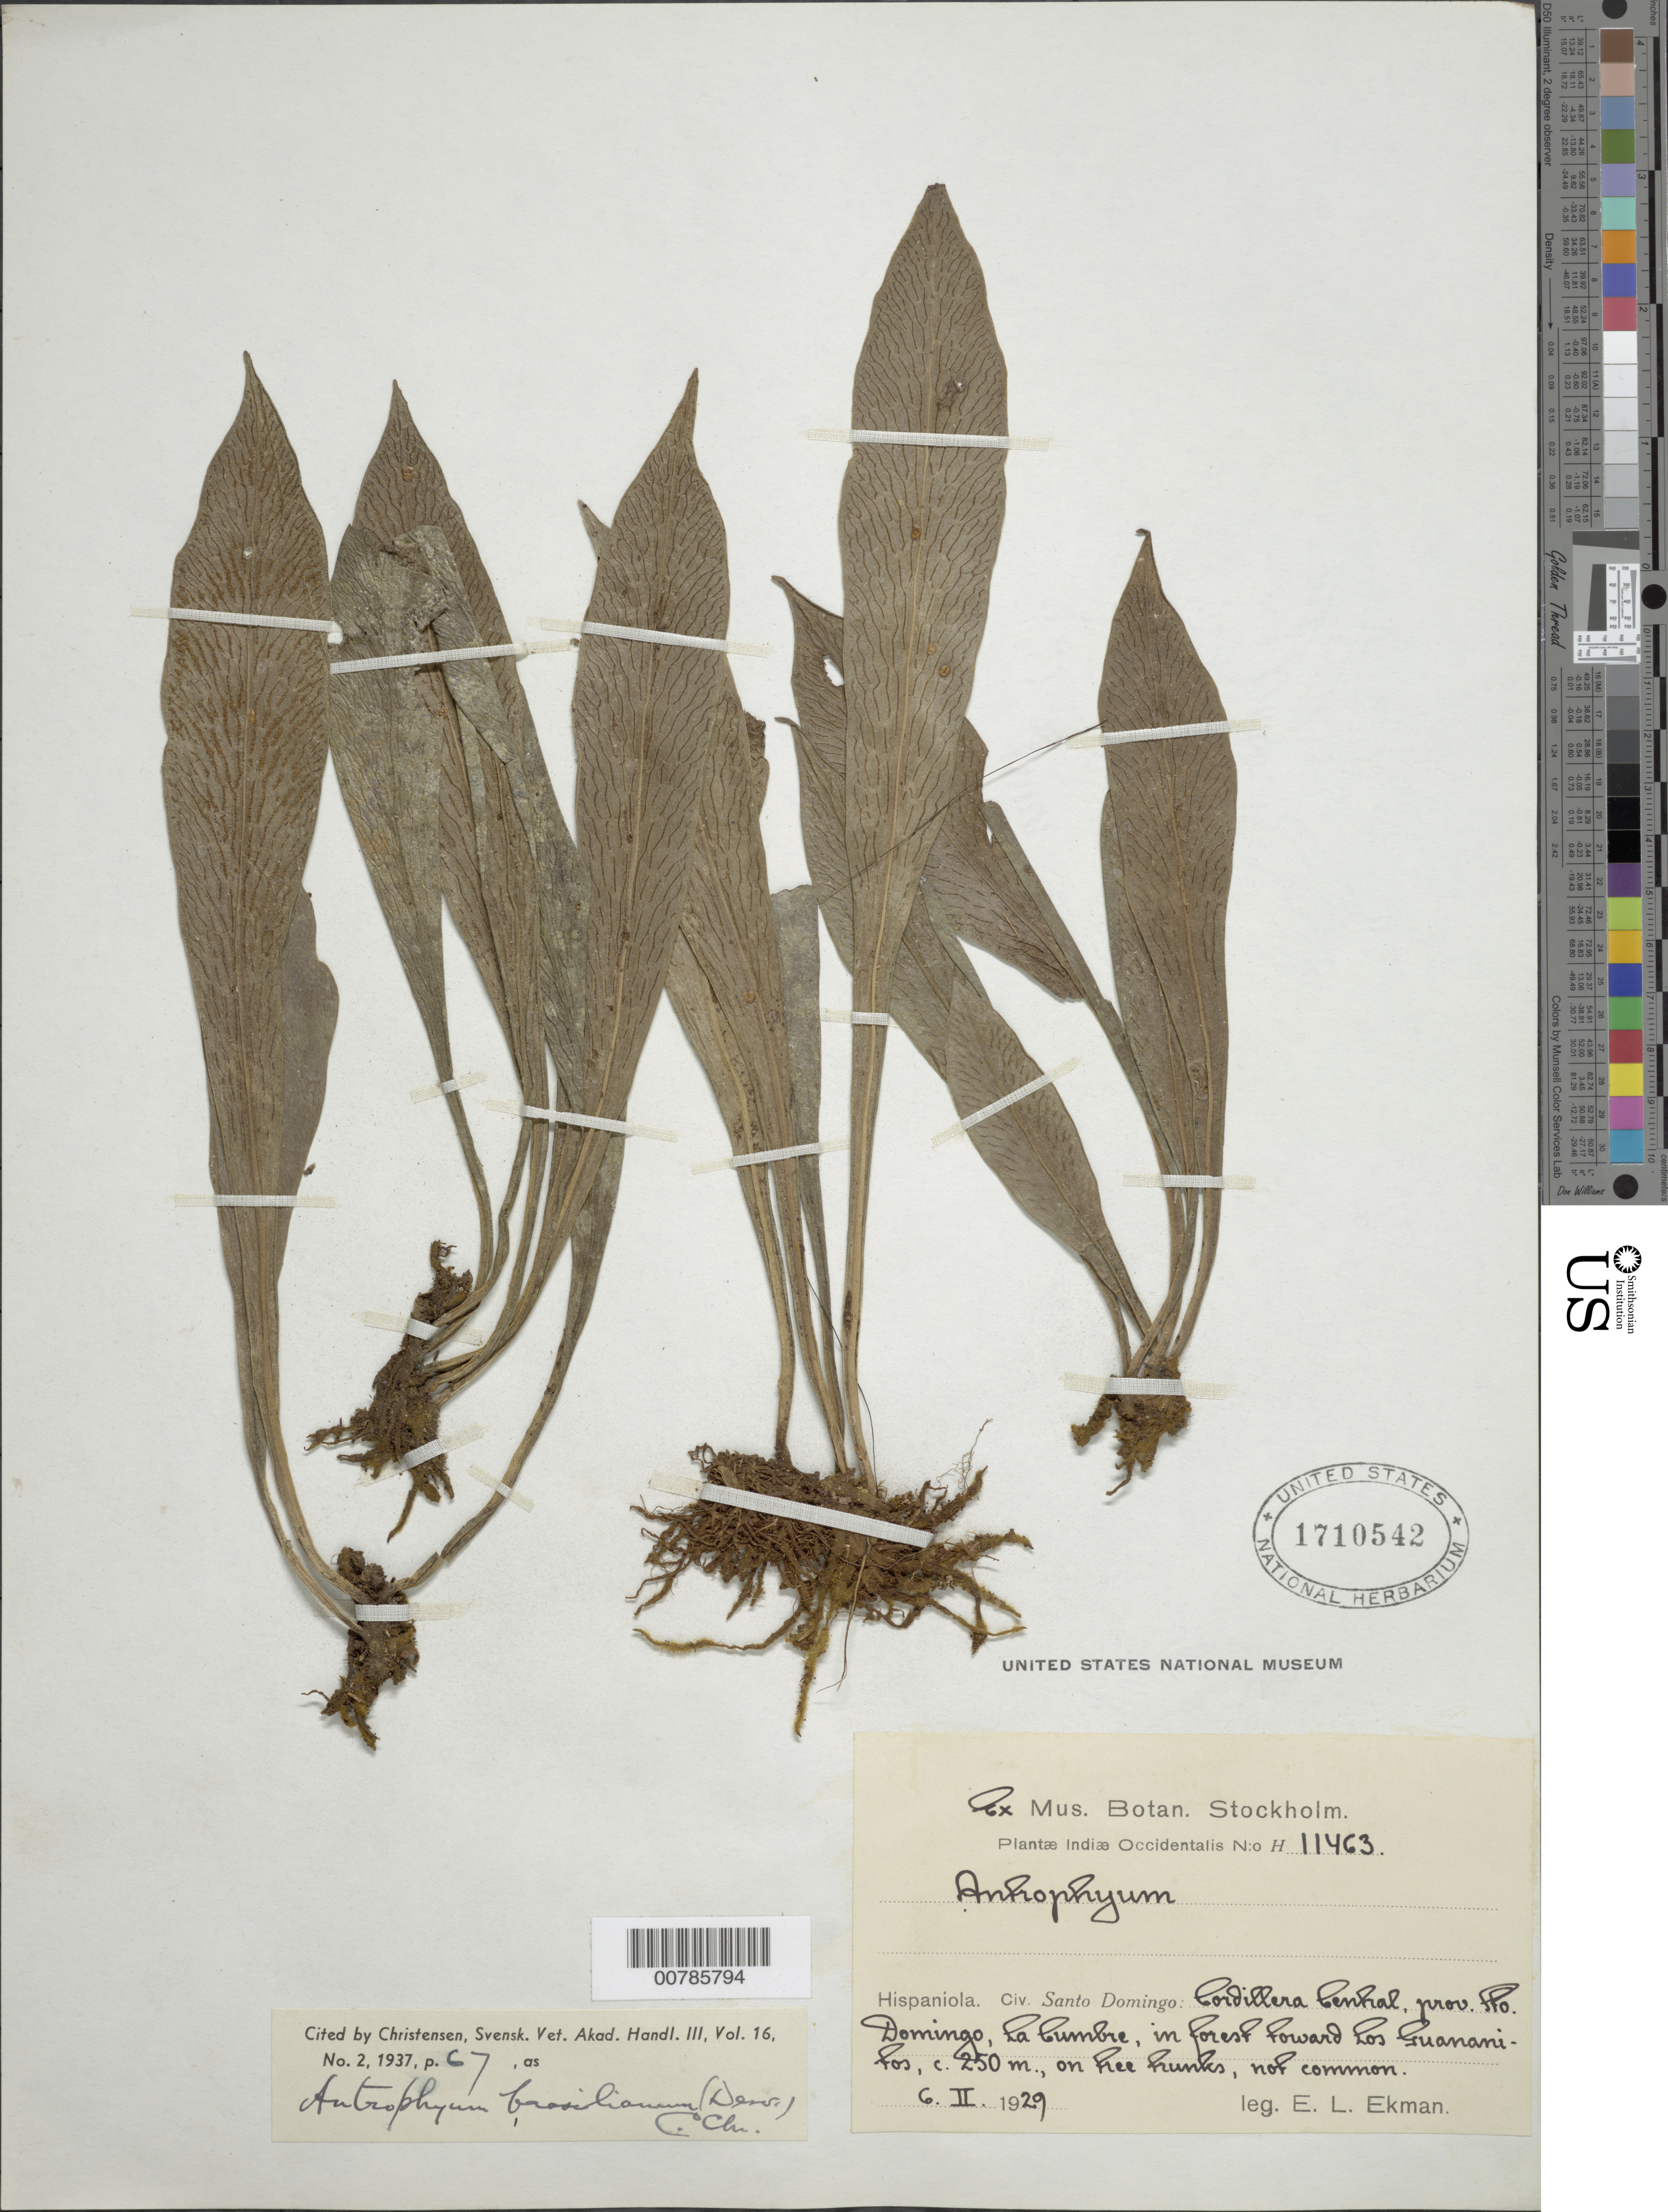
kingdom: Plantae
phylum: Tracheophyta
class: Polypodiopsida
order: Polypodiales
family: Pteridaceae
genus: Polytaenium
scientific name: Polytaenium cajenense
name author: (Desv.) Benedict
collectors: E. L. Ekman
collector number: H 11463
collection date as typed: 06 Feb 1929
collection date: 1929-02-06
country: Dominican Republic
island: Hispaniola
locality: Cordillera Central, La Cumbre, toward Los Guananilos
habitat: In forest on tree trunks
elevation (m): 250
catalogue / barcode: US 1710542